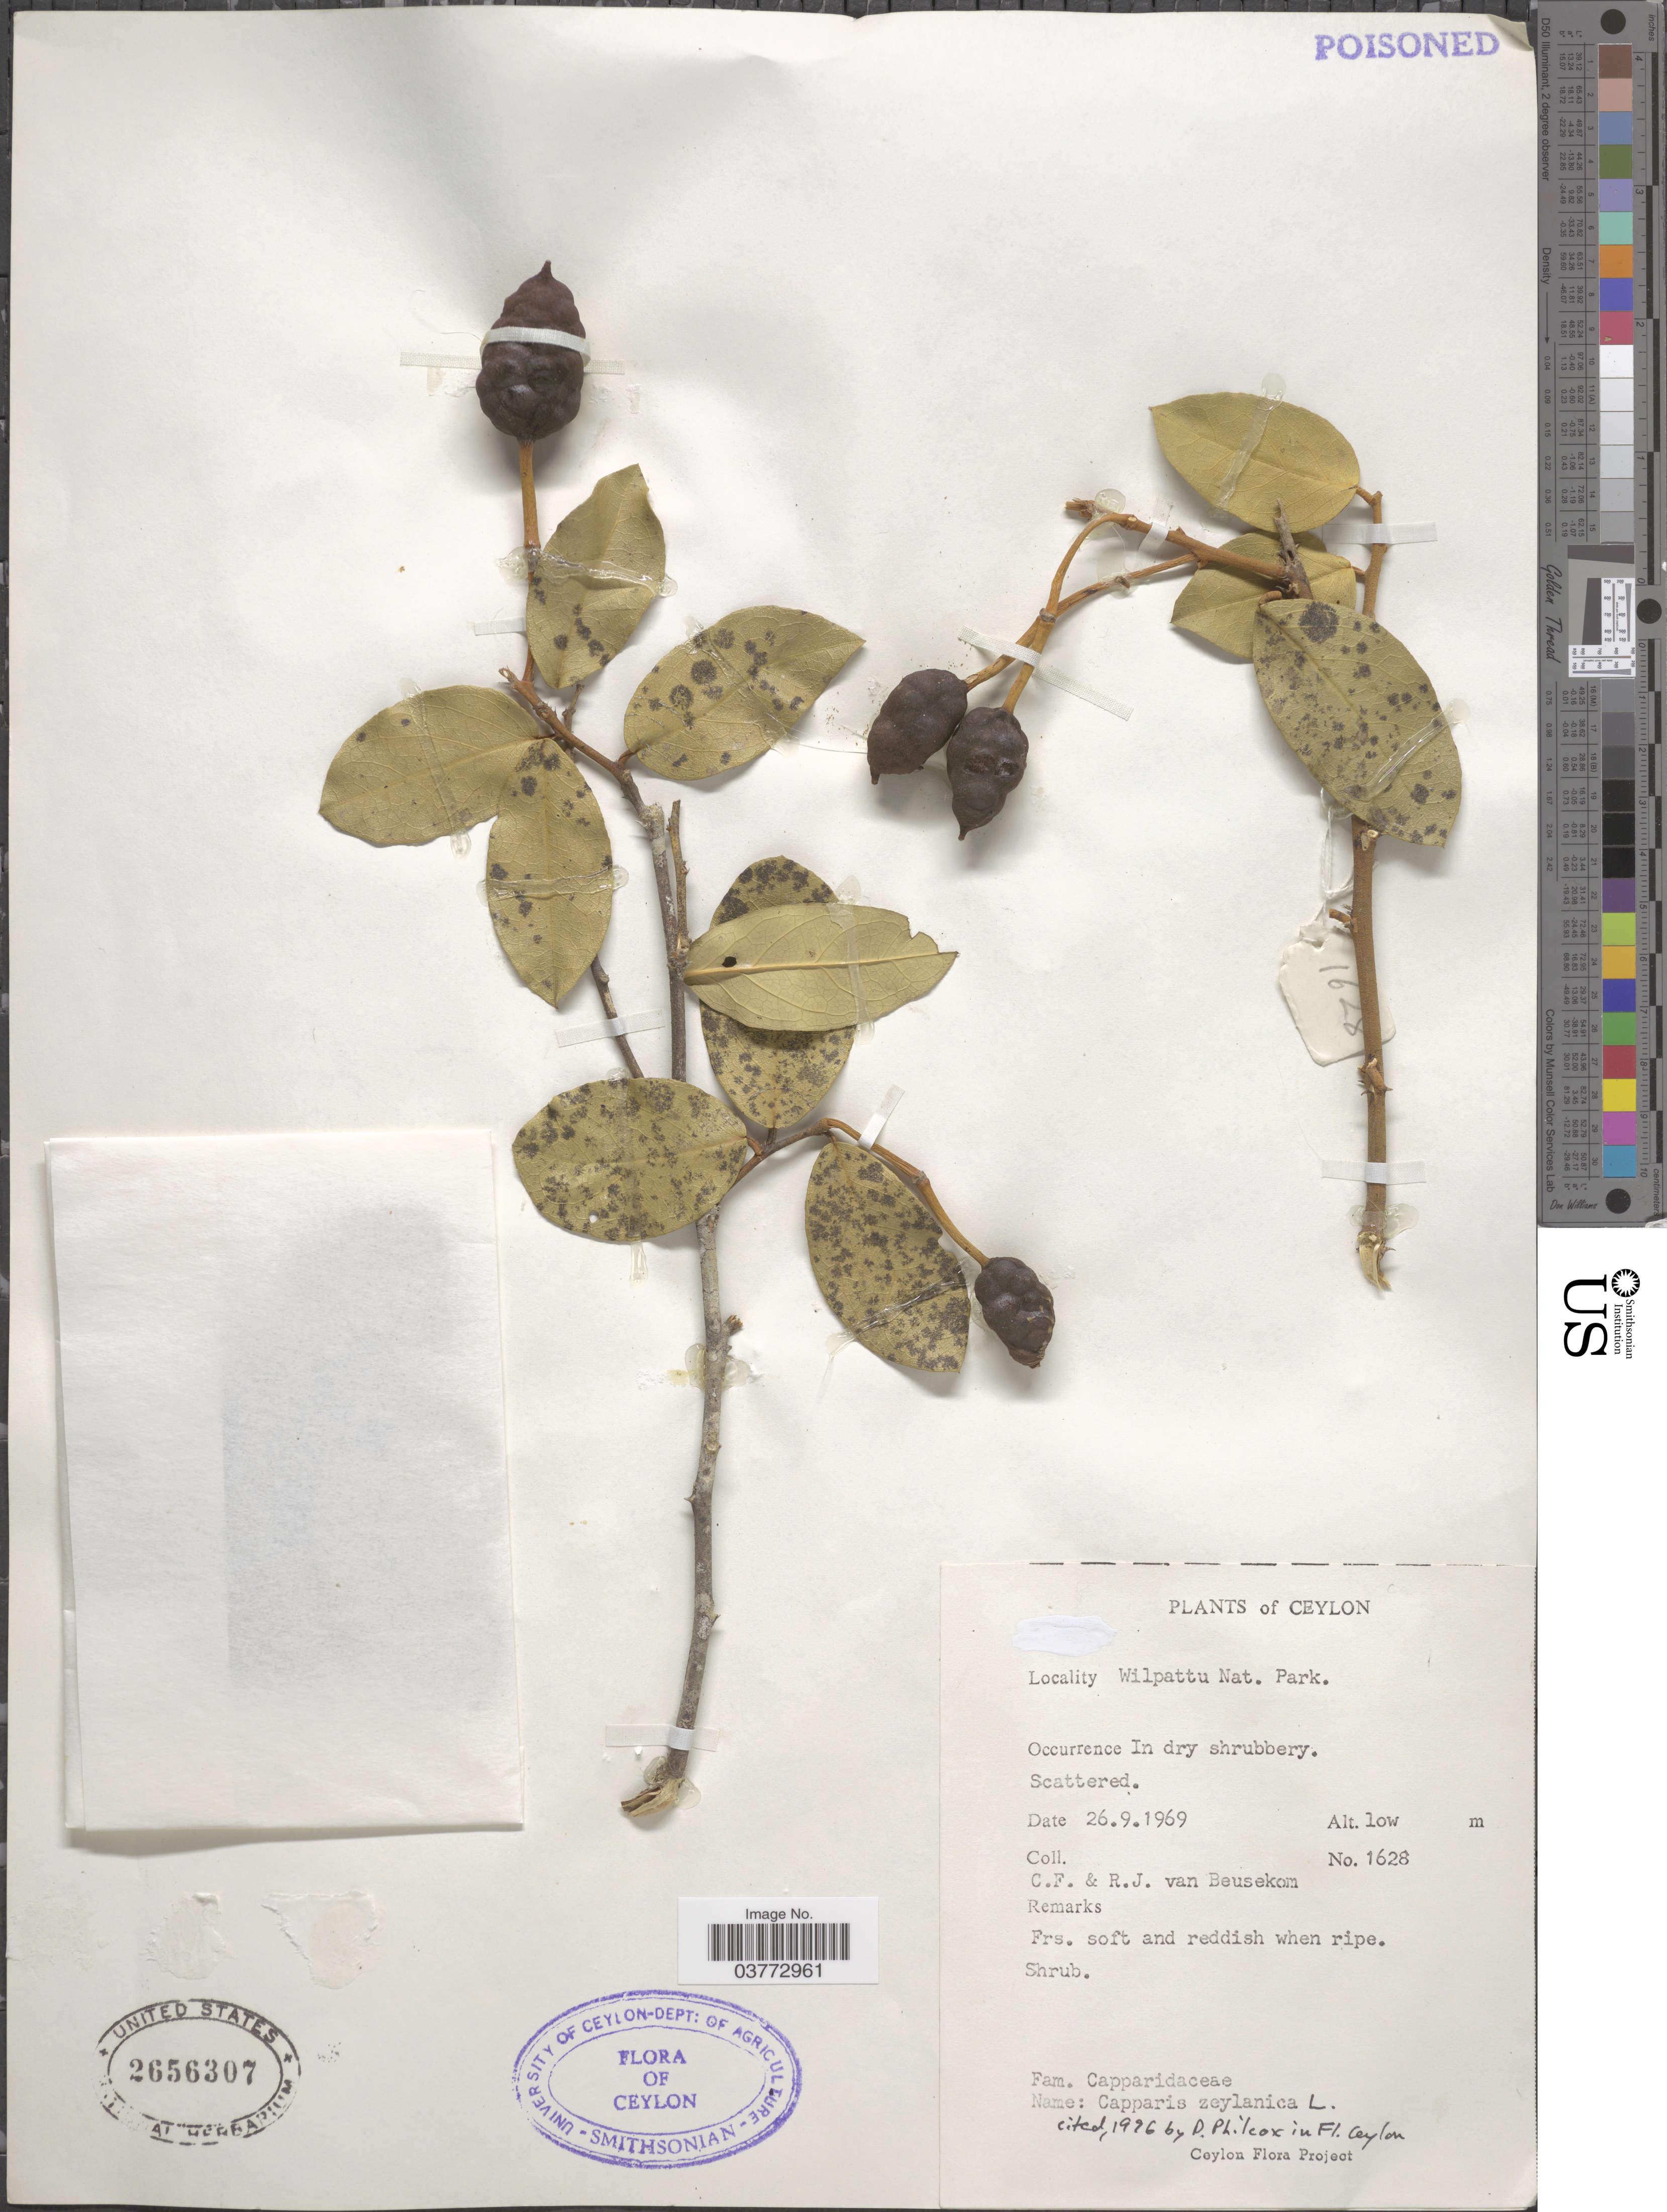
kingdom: Plantae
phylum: Tracheophyta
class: Magnoliopsida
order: Brassicales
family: Capparaceae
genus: Capparis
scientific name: Capparis zeylanica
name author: L.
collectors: C. F. Beusekom & R. Van Beusekom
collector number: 1628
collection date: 1969-09-26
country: Sri Lanka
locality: Ceylon. Wilpattu Nat. Park.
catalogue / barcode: US 2656307